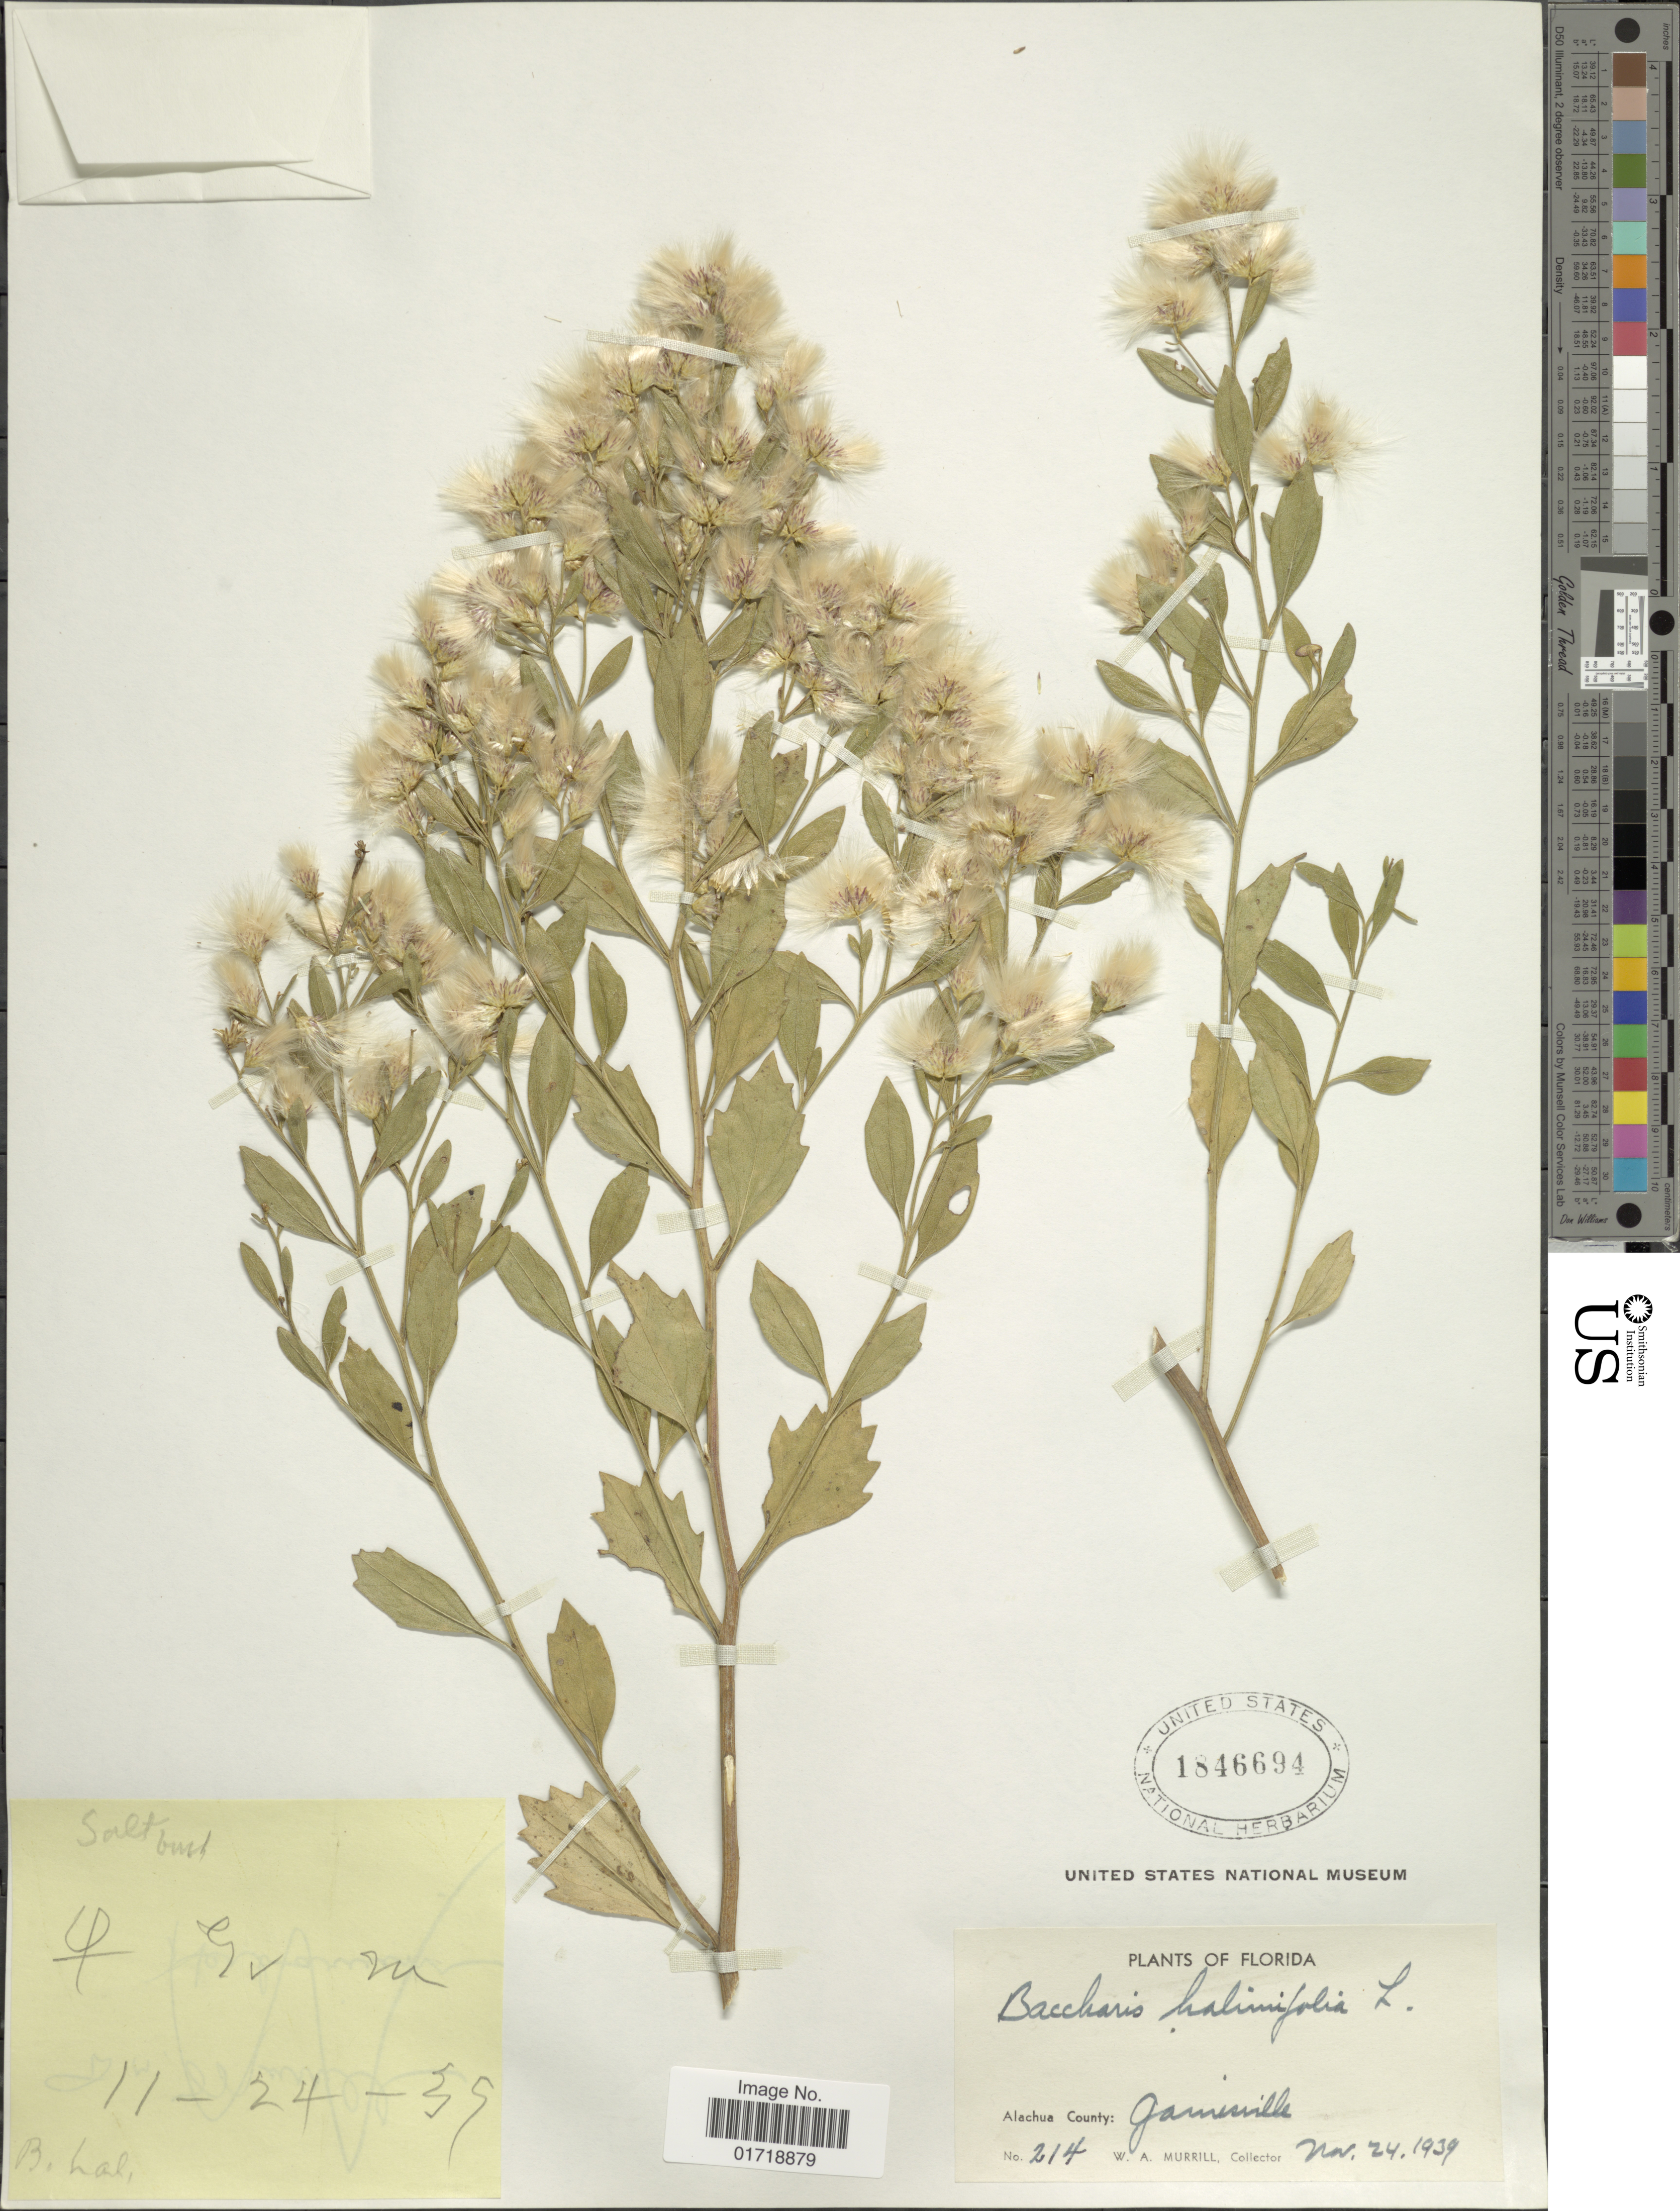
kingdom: Plantae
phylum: Tracheophyta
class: Magnoliopsida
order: Asterales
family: Asteraceae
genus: Baccharis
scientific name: Baccharis halimifolia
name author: L.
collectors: W. A. Murrill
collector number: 214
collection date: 1939-11-24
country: United States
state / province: Florida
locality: Alachua County: Gainesville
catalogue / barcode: US 1846694